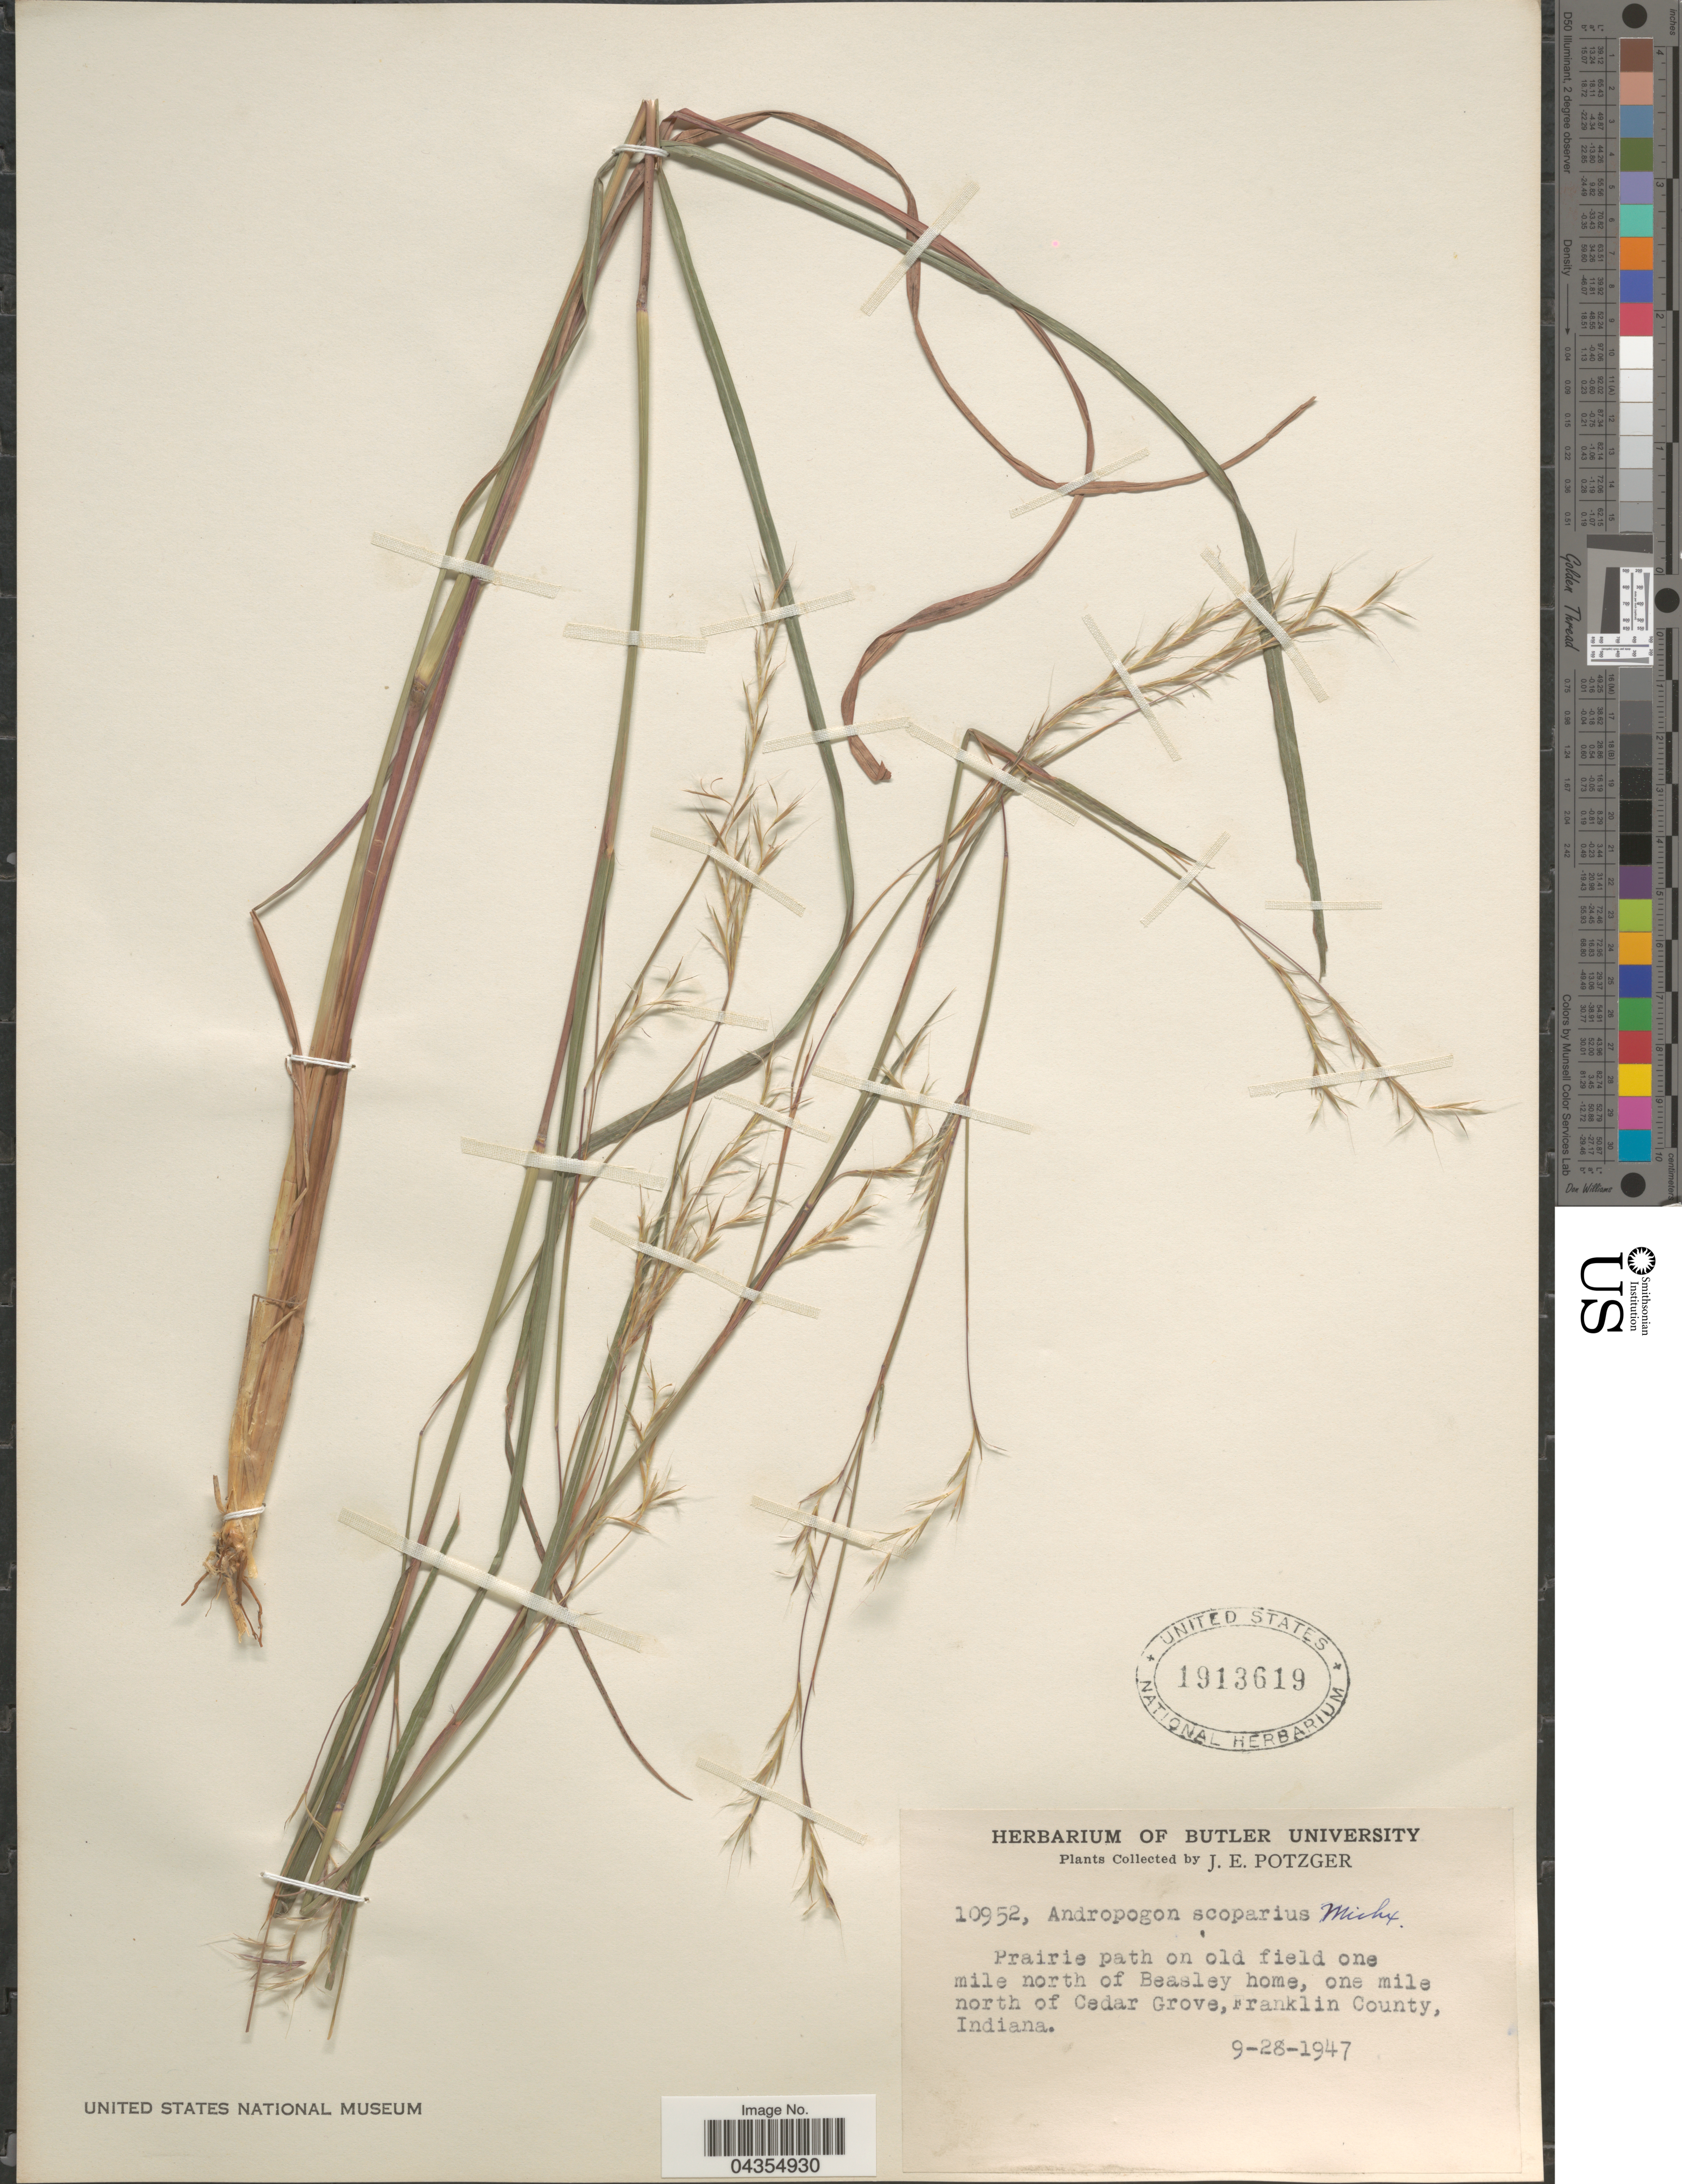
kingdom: Plantae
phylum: Tracheophyta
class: Liliopsida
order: Poales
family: Poaceae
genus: Schizachyrium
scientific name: Schizachyrium sanguineum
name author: (Retz.) Alston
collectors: J. Potzger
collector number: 10952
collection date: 1947-09-28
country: United States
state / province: Indiana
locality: Prairie path on old field one mile north of Beasley home, one mile north of Cedar Grove, Franklin County.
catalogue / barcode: US 1913619